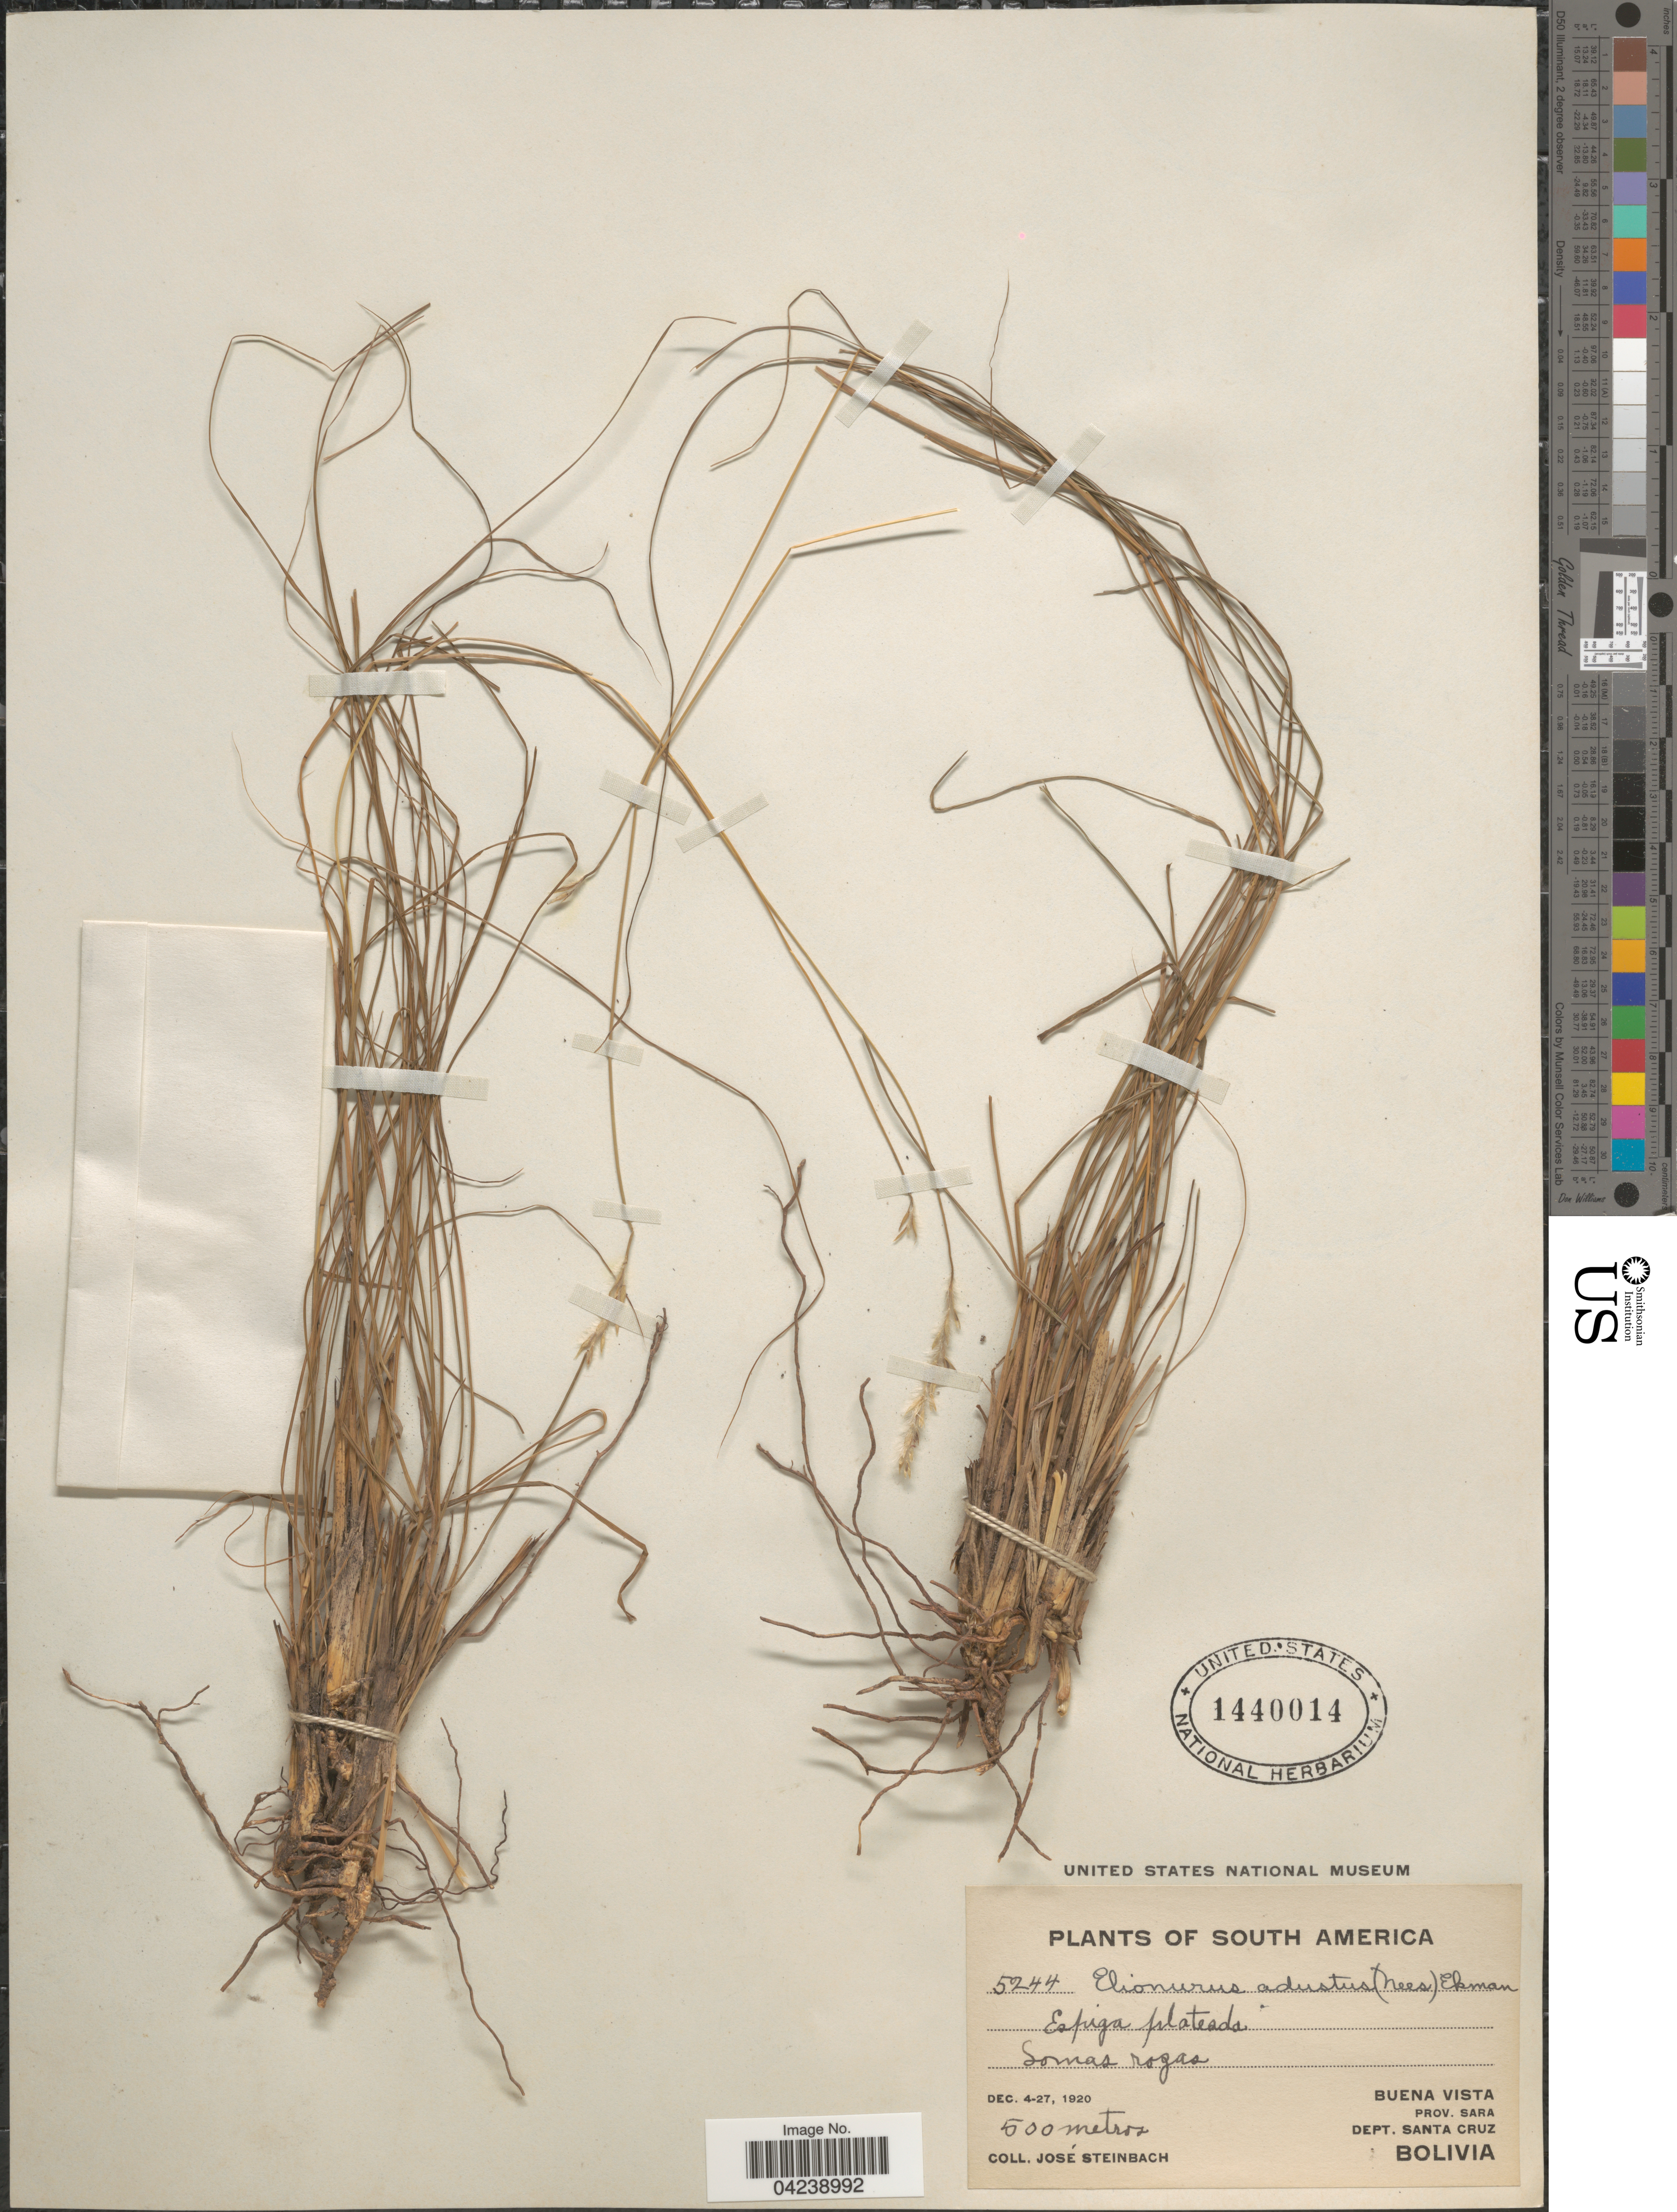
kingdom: Plantae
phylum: Tracheophyta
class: Liliopsida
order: Poales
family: Poaceae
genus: Elionurus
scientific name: Elionurus muticus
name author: (Spreng.) Kuntze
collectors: J. Steinbach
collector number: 5244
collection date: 1920-12-04/1920-12-27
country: Bolivia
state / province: Santa Cruz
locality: Buena Vista. Prov. Sara. Dept. Santa Cruz.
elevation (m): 500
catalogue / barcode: US 1440014